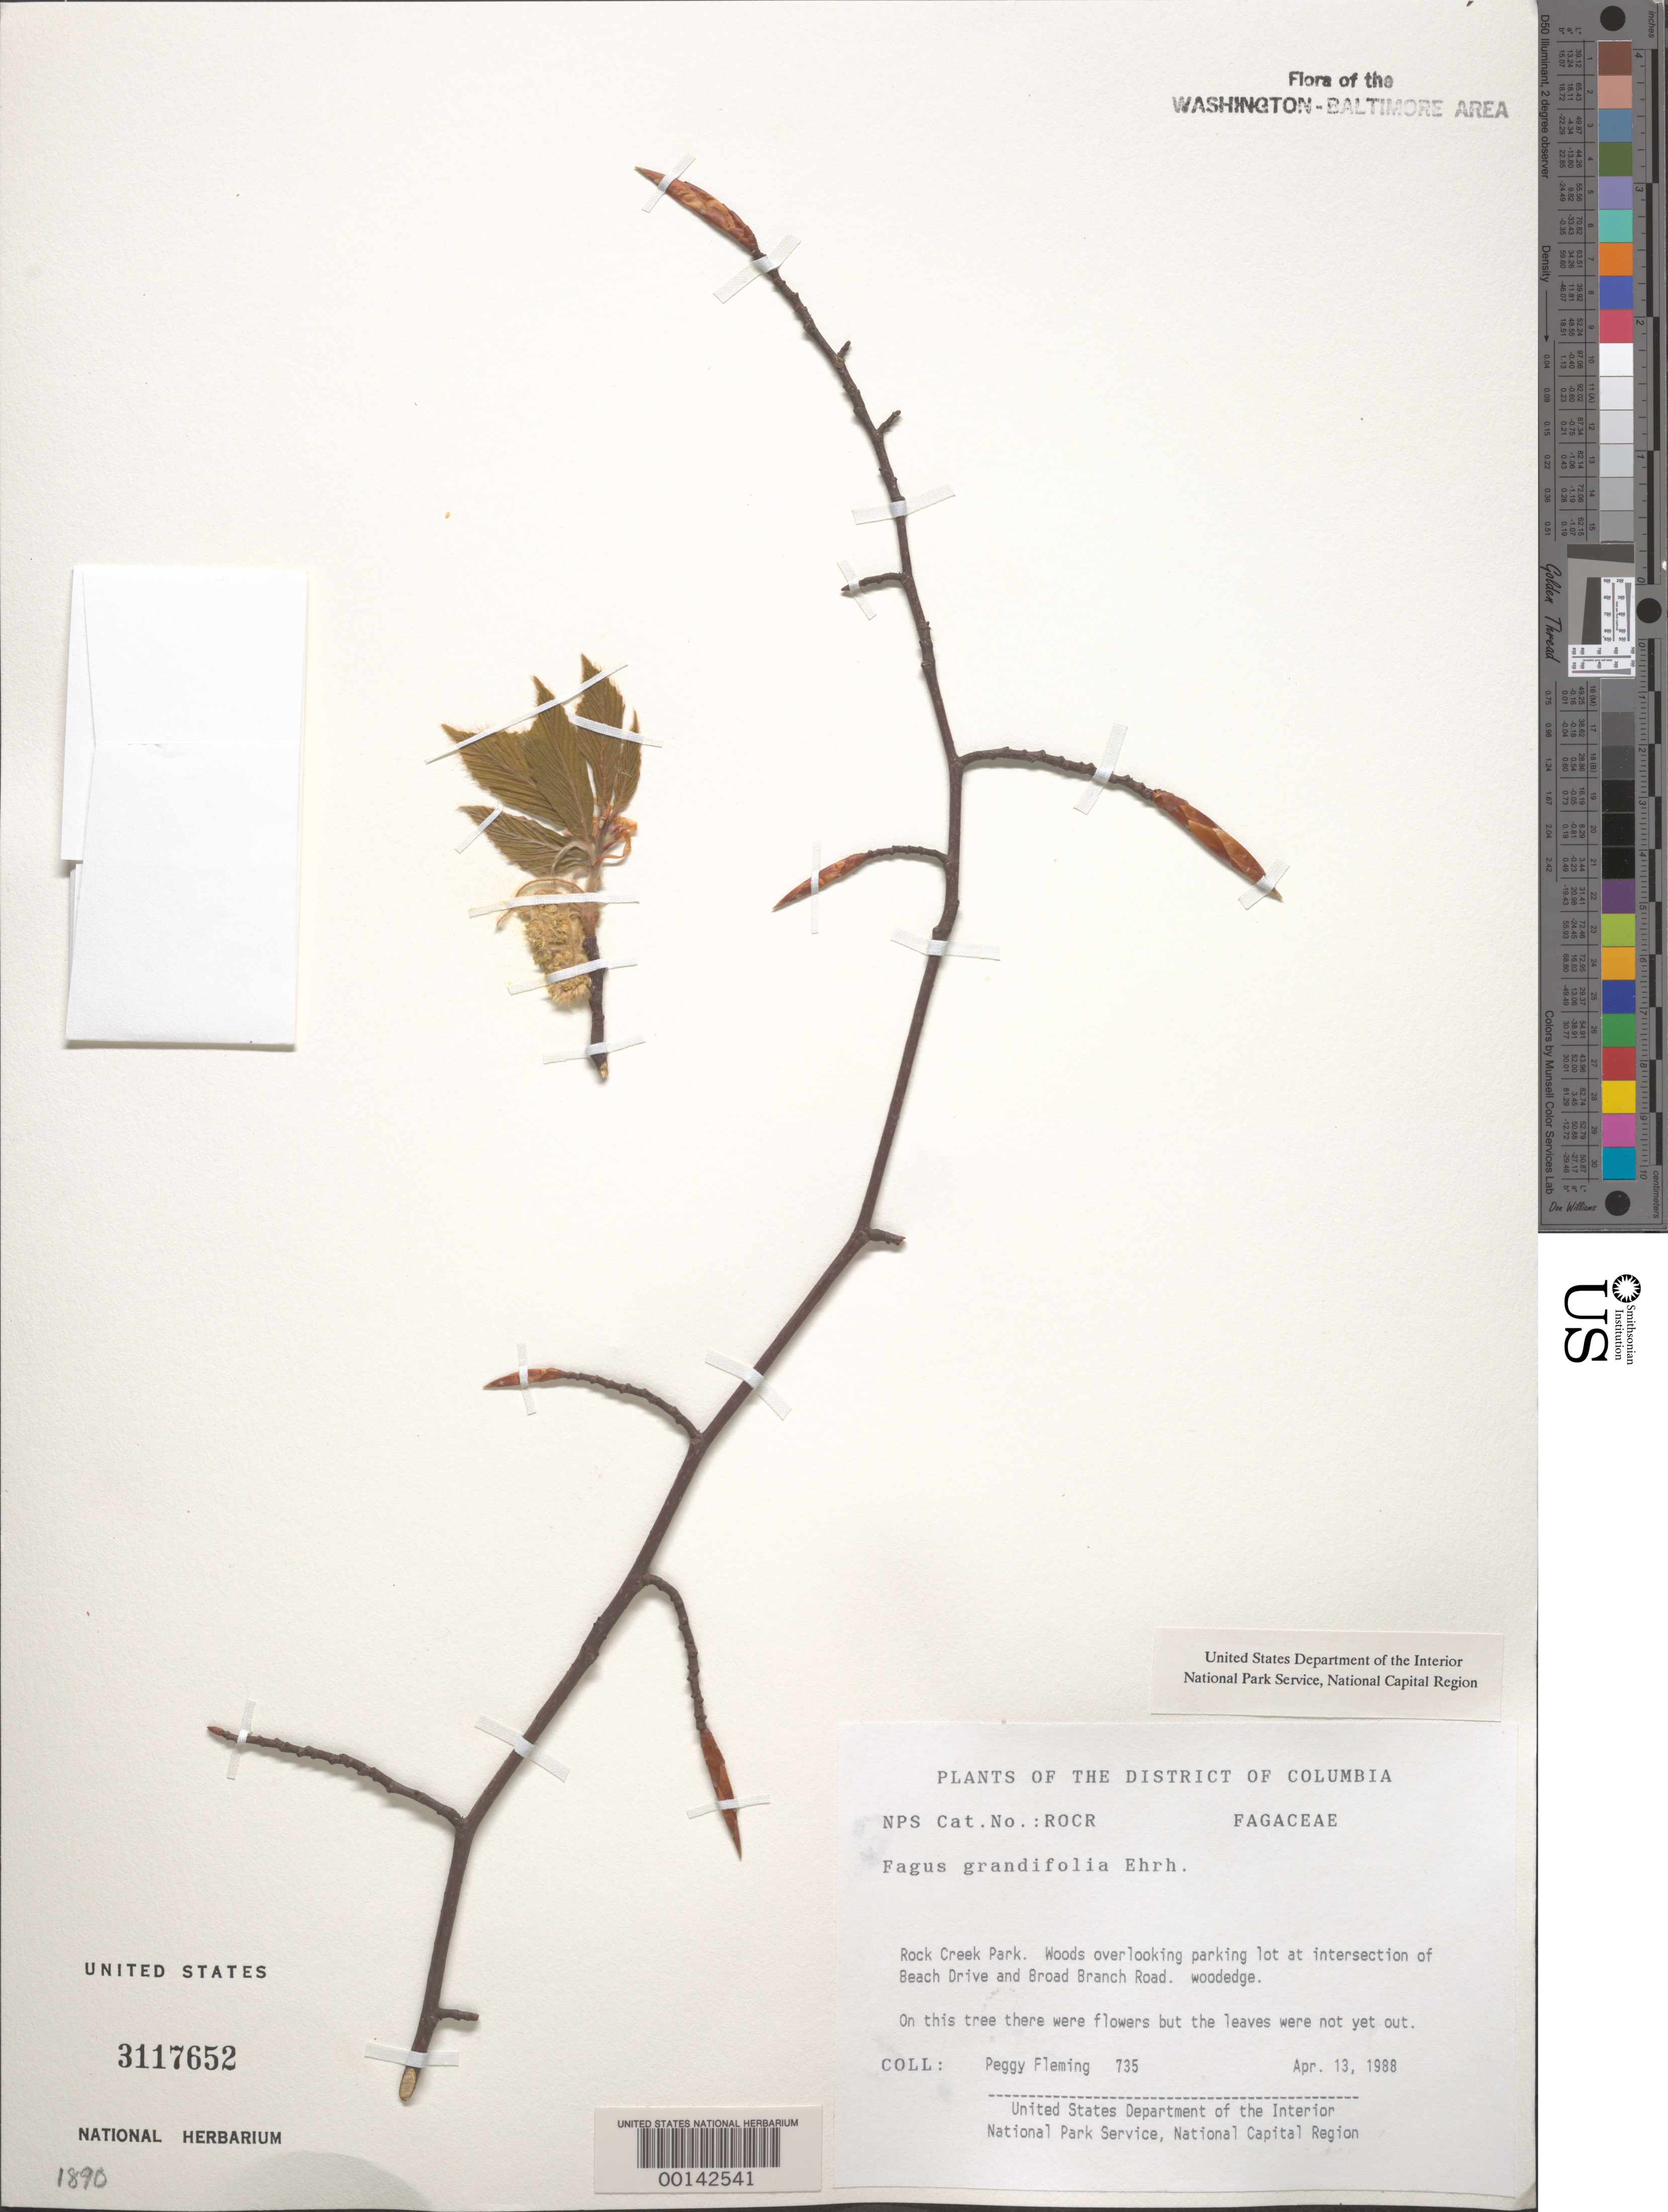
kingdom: Plantae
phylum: Tracheophyta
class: Magnoliopsida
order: Fagales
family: Fagaceae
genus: Fagus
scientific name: Fagus grandifolia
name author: Ehrh.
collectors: P. Fleming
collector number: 735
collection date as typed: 13 Apr 1988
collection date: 1988-04-13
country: United States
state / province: District of Columbia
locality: Rock Creek Park. Woods overlooking parking lot at intersection of Beach Drive and Broad Branch Road. Rock Creek Park and vicinity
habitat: Woodedge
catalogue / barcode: US 3117652